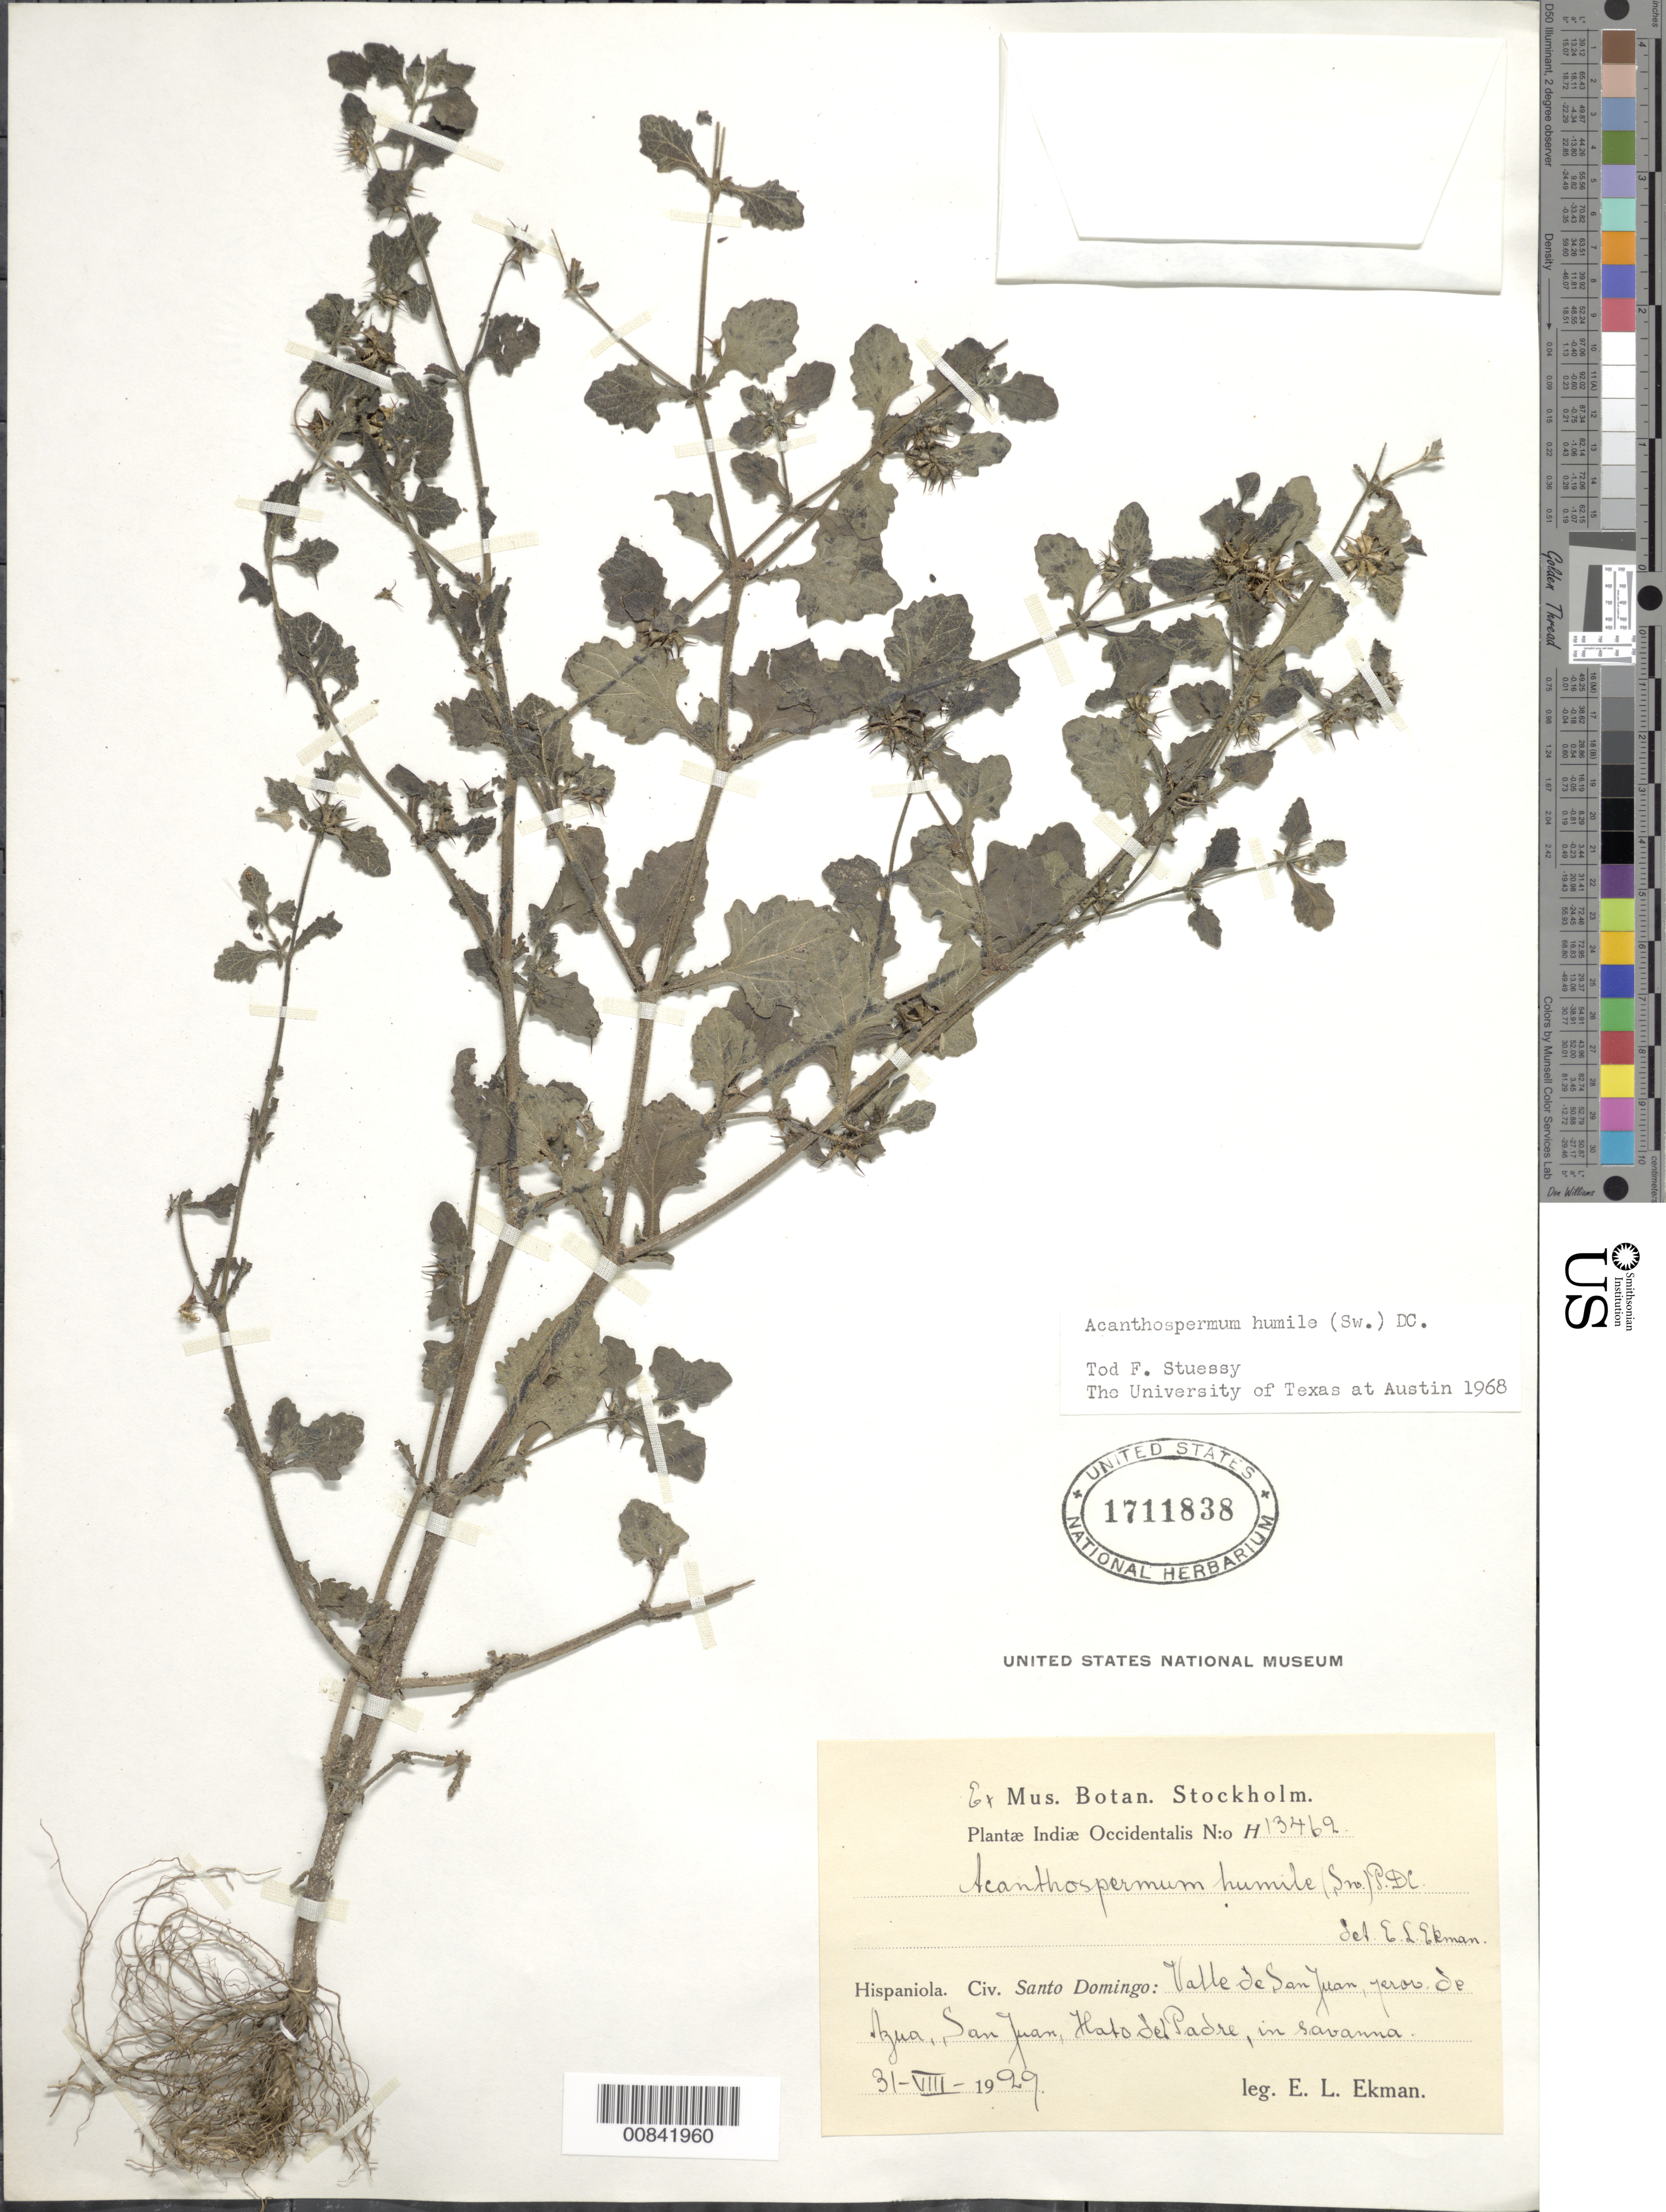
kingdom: Plantae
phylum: Tracheophyta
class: Magnoliopsida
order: Asterales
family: Asteraceae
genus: Acanthospermum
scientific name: Acanthospermum humile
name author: (Sw.) DC.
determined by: Stuessy, T. F.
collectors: E. L. Ekman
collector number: H 13462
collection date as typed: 31 Aug 1929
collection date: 1929-08-31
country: Dominican Republic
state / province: Azua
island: Hispaniola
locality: Valle de San Juan, San Juan, Hato del Padre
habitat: In savanna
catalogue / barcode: US 1711838